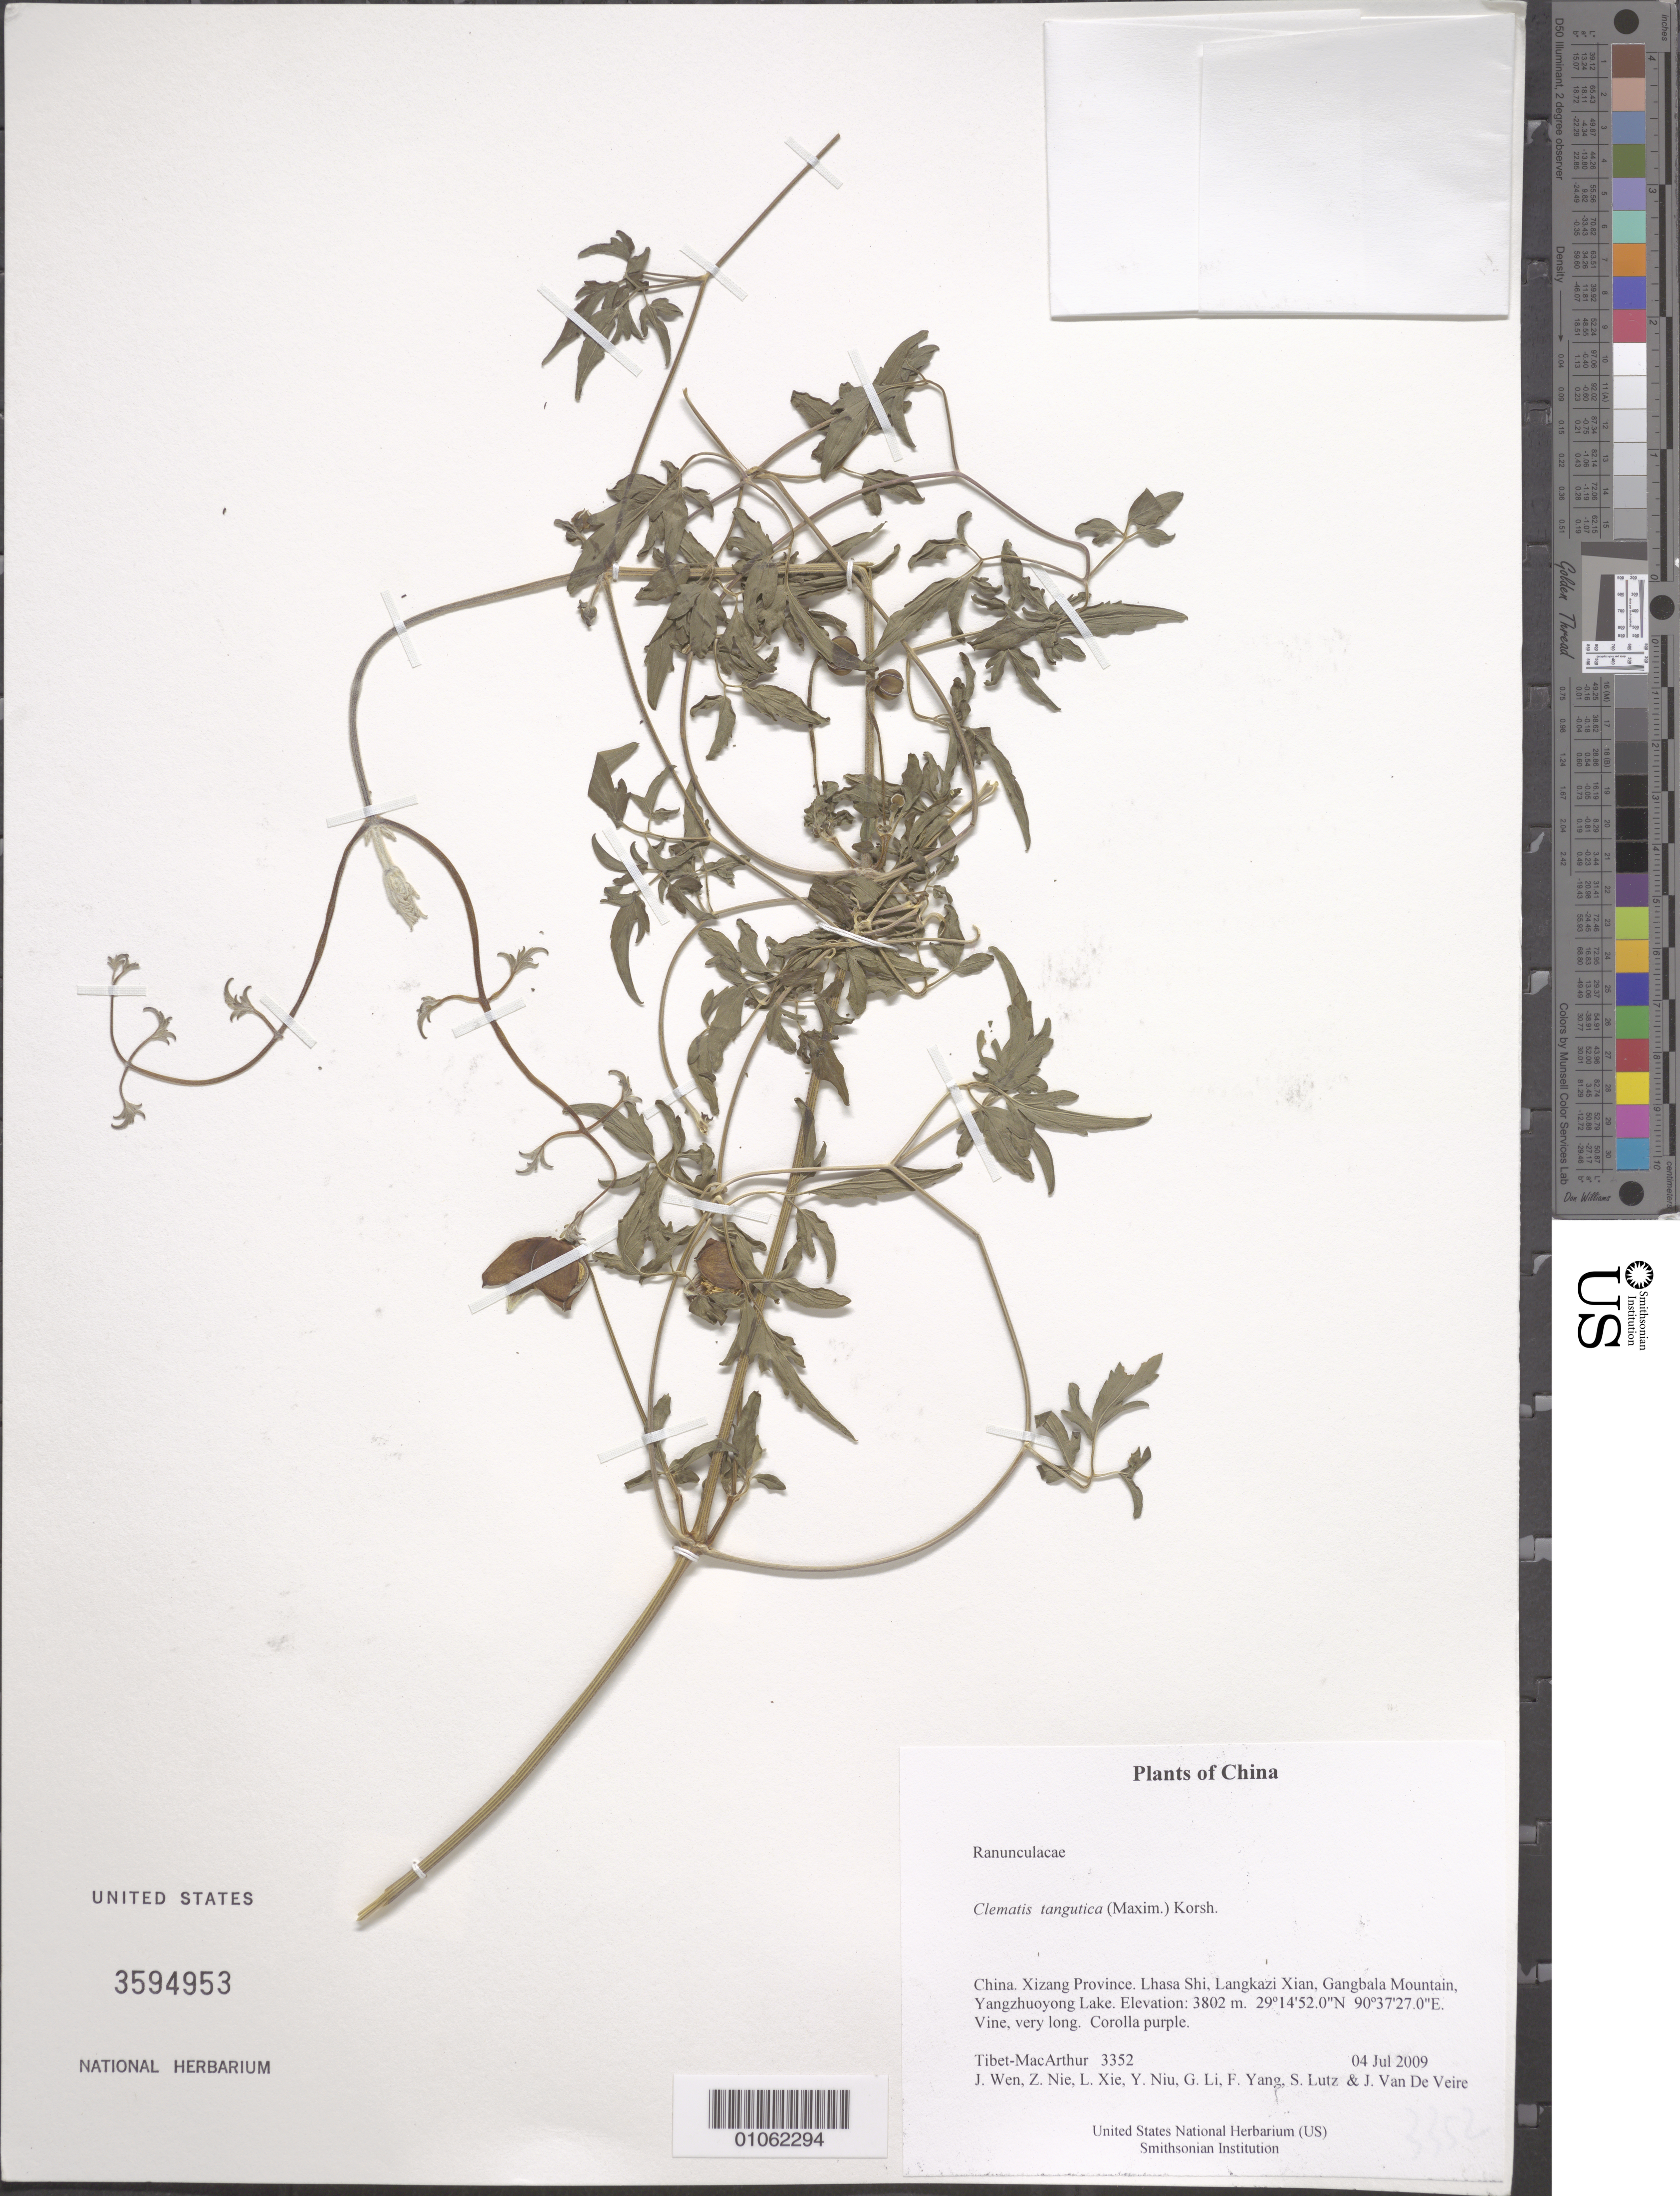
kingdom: Plantae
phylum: Tracheophyta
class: Magnoliopsida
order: Ranunculales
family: Ranunculaceae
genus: Clematis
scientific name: Clematis tangutica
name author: (Maxim.) Korsh.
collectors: Tibet-MacArthur, J. Wen, Z. Nie, L. Xie, Y. Niu, G. Li, F. Yang, S. Lutz & J. Van De Veire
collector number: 3352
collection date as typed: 04 Jul 2009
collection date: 2009-07-04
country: China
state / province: Xizang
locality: Lhasa Shi, Langkazi Xian, Gangbala Mountain, Yangzhuoyong Lake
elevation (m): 3802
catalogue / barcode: US 3594953